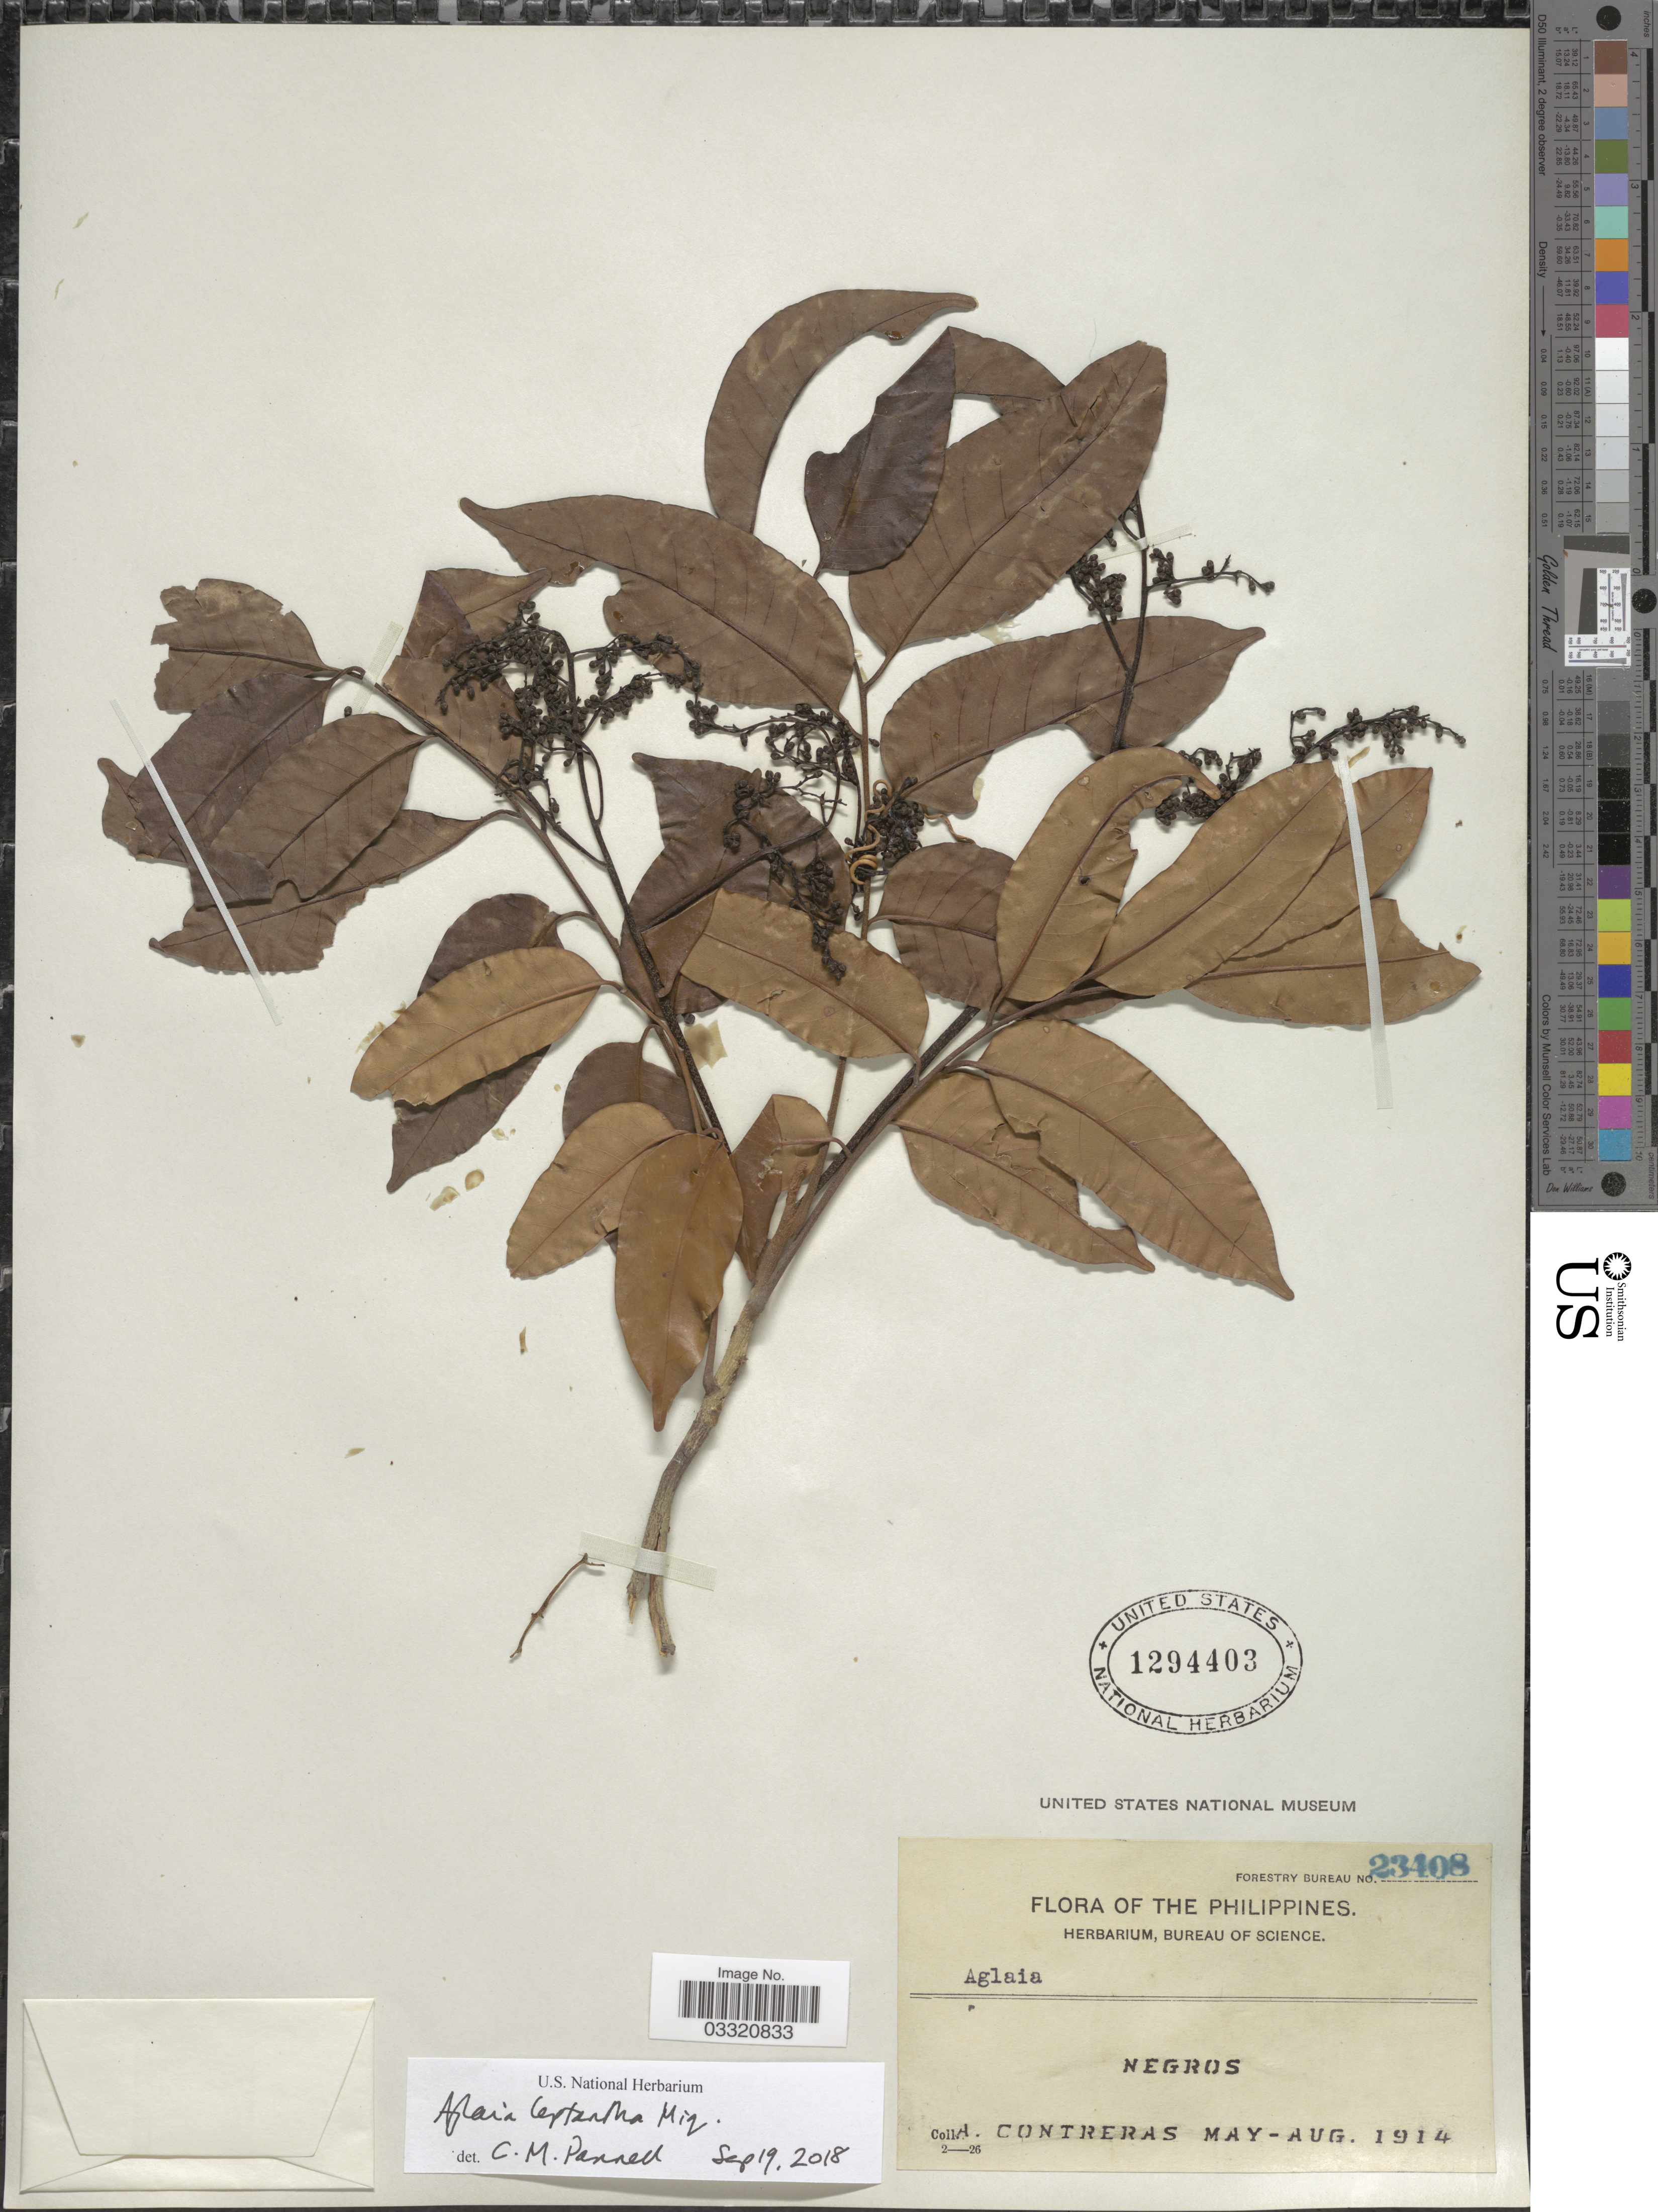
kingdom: Plantae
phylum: Tracheophyta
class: Magnoliopsida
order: Sapindales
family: Meliaceae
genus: Aglaia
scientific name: Aglaia leptantha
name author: Miq.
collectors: Contreras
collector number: Forestry Bureau 23408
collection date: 1914-05/1914-08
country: Philippines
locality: Negros.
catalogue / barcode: US 1294403